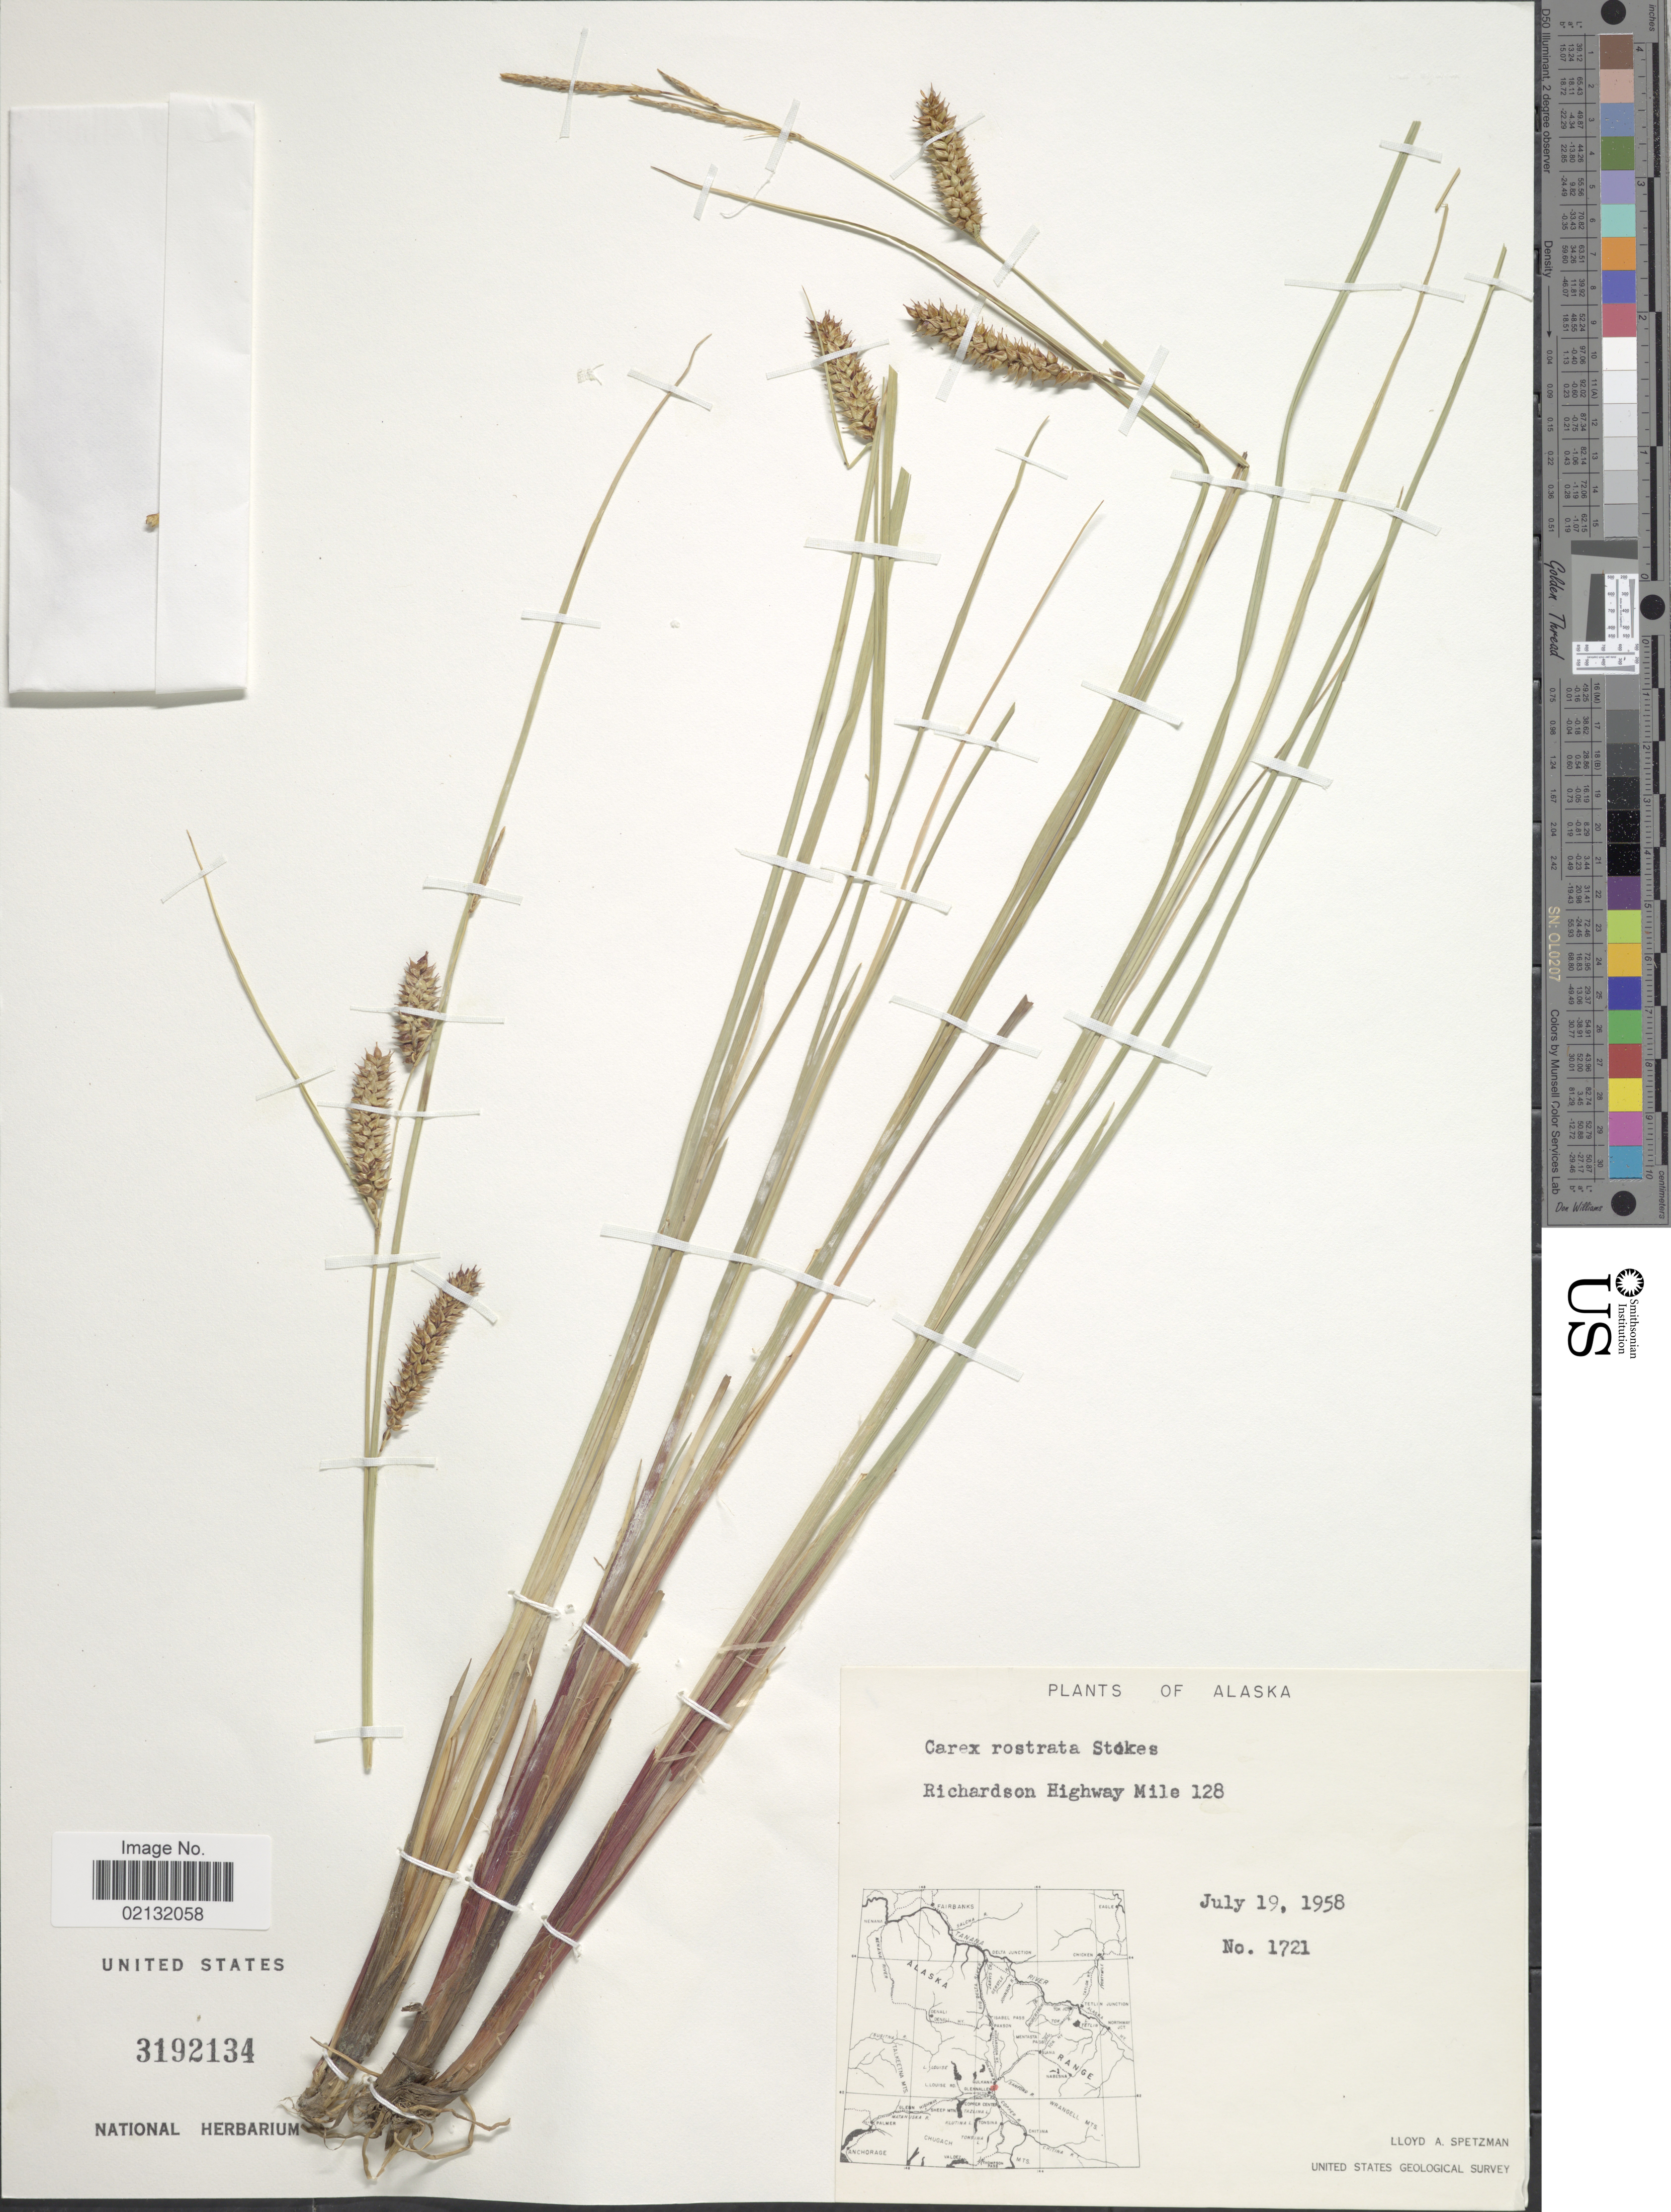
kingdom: Plantae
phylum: Tracheophyta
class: Liliopsida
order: Poales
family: Cyperaceae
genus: Carex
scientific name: Carex rostrata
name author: Stokes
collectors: L. Spetzman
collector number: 1721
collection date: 1958-07-19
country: United States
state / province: Alaska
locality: Richardson Highway Mile 128.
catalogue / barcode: US 3192134